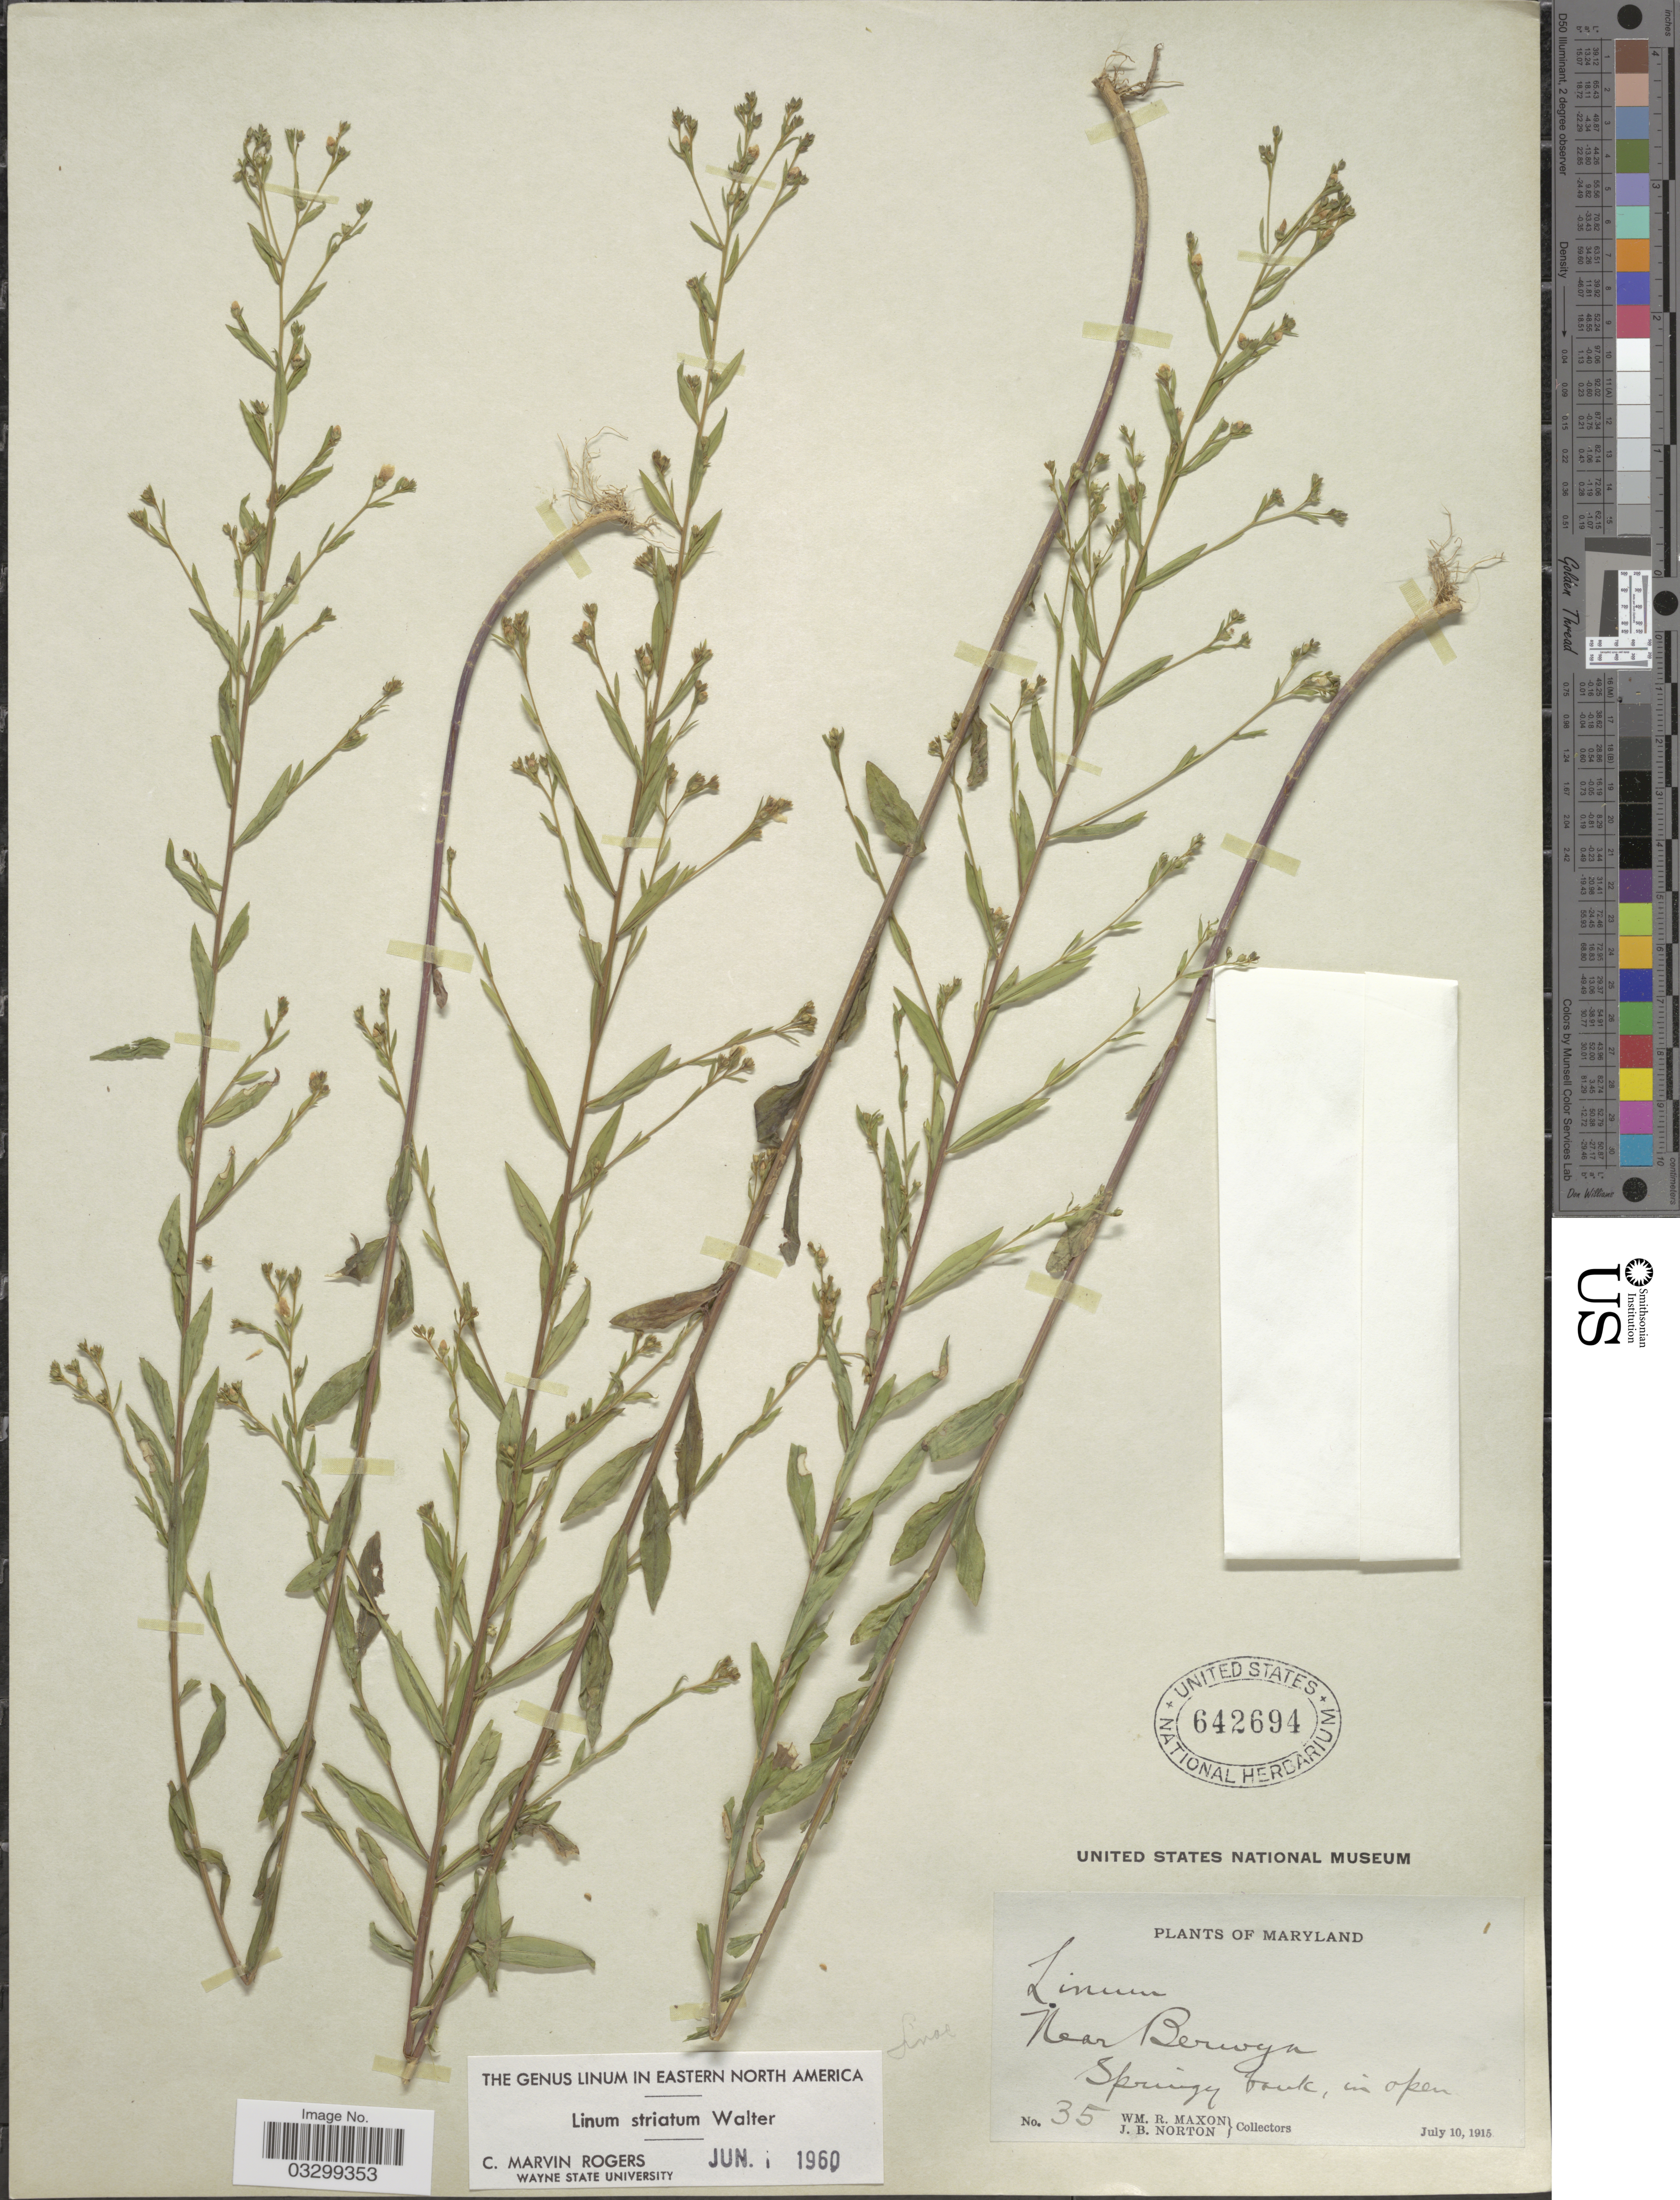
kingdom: Plantae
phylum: Tracheophyta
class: Magnoliopsida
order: Malpighiales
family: Linaceae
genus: Linum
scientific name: Linum striatum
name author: Walter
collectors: W. R. Maxon & J. B. Norton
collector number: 35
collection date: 1915-07-10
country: United States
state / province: Maryland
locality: Near Berwyn.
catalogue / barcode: US 642694